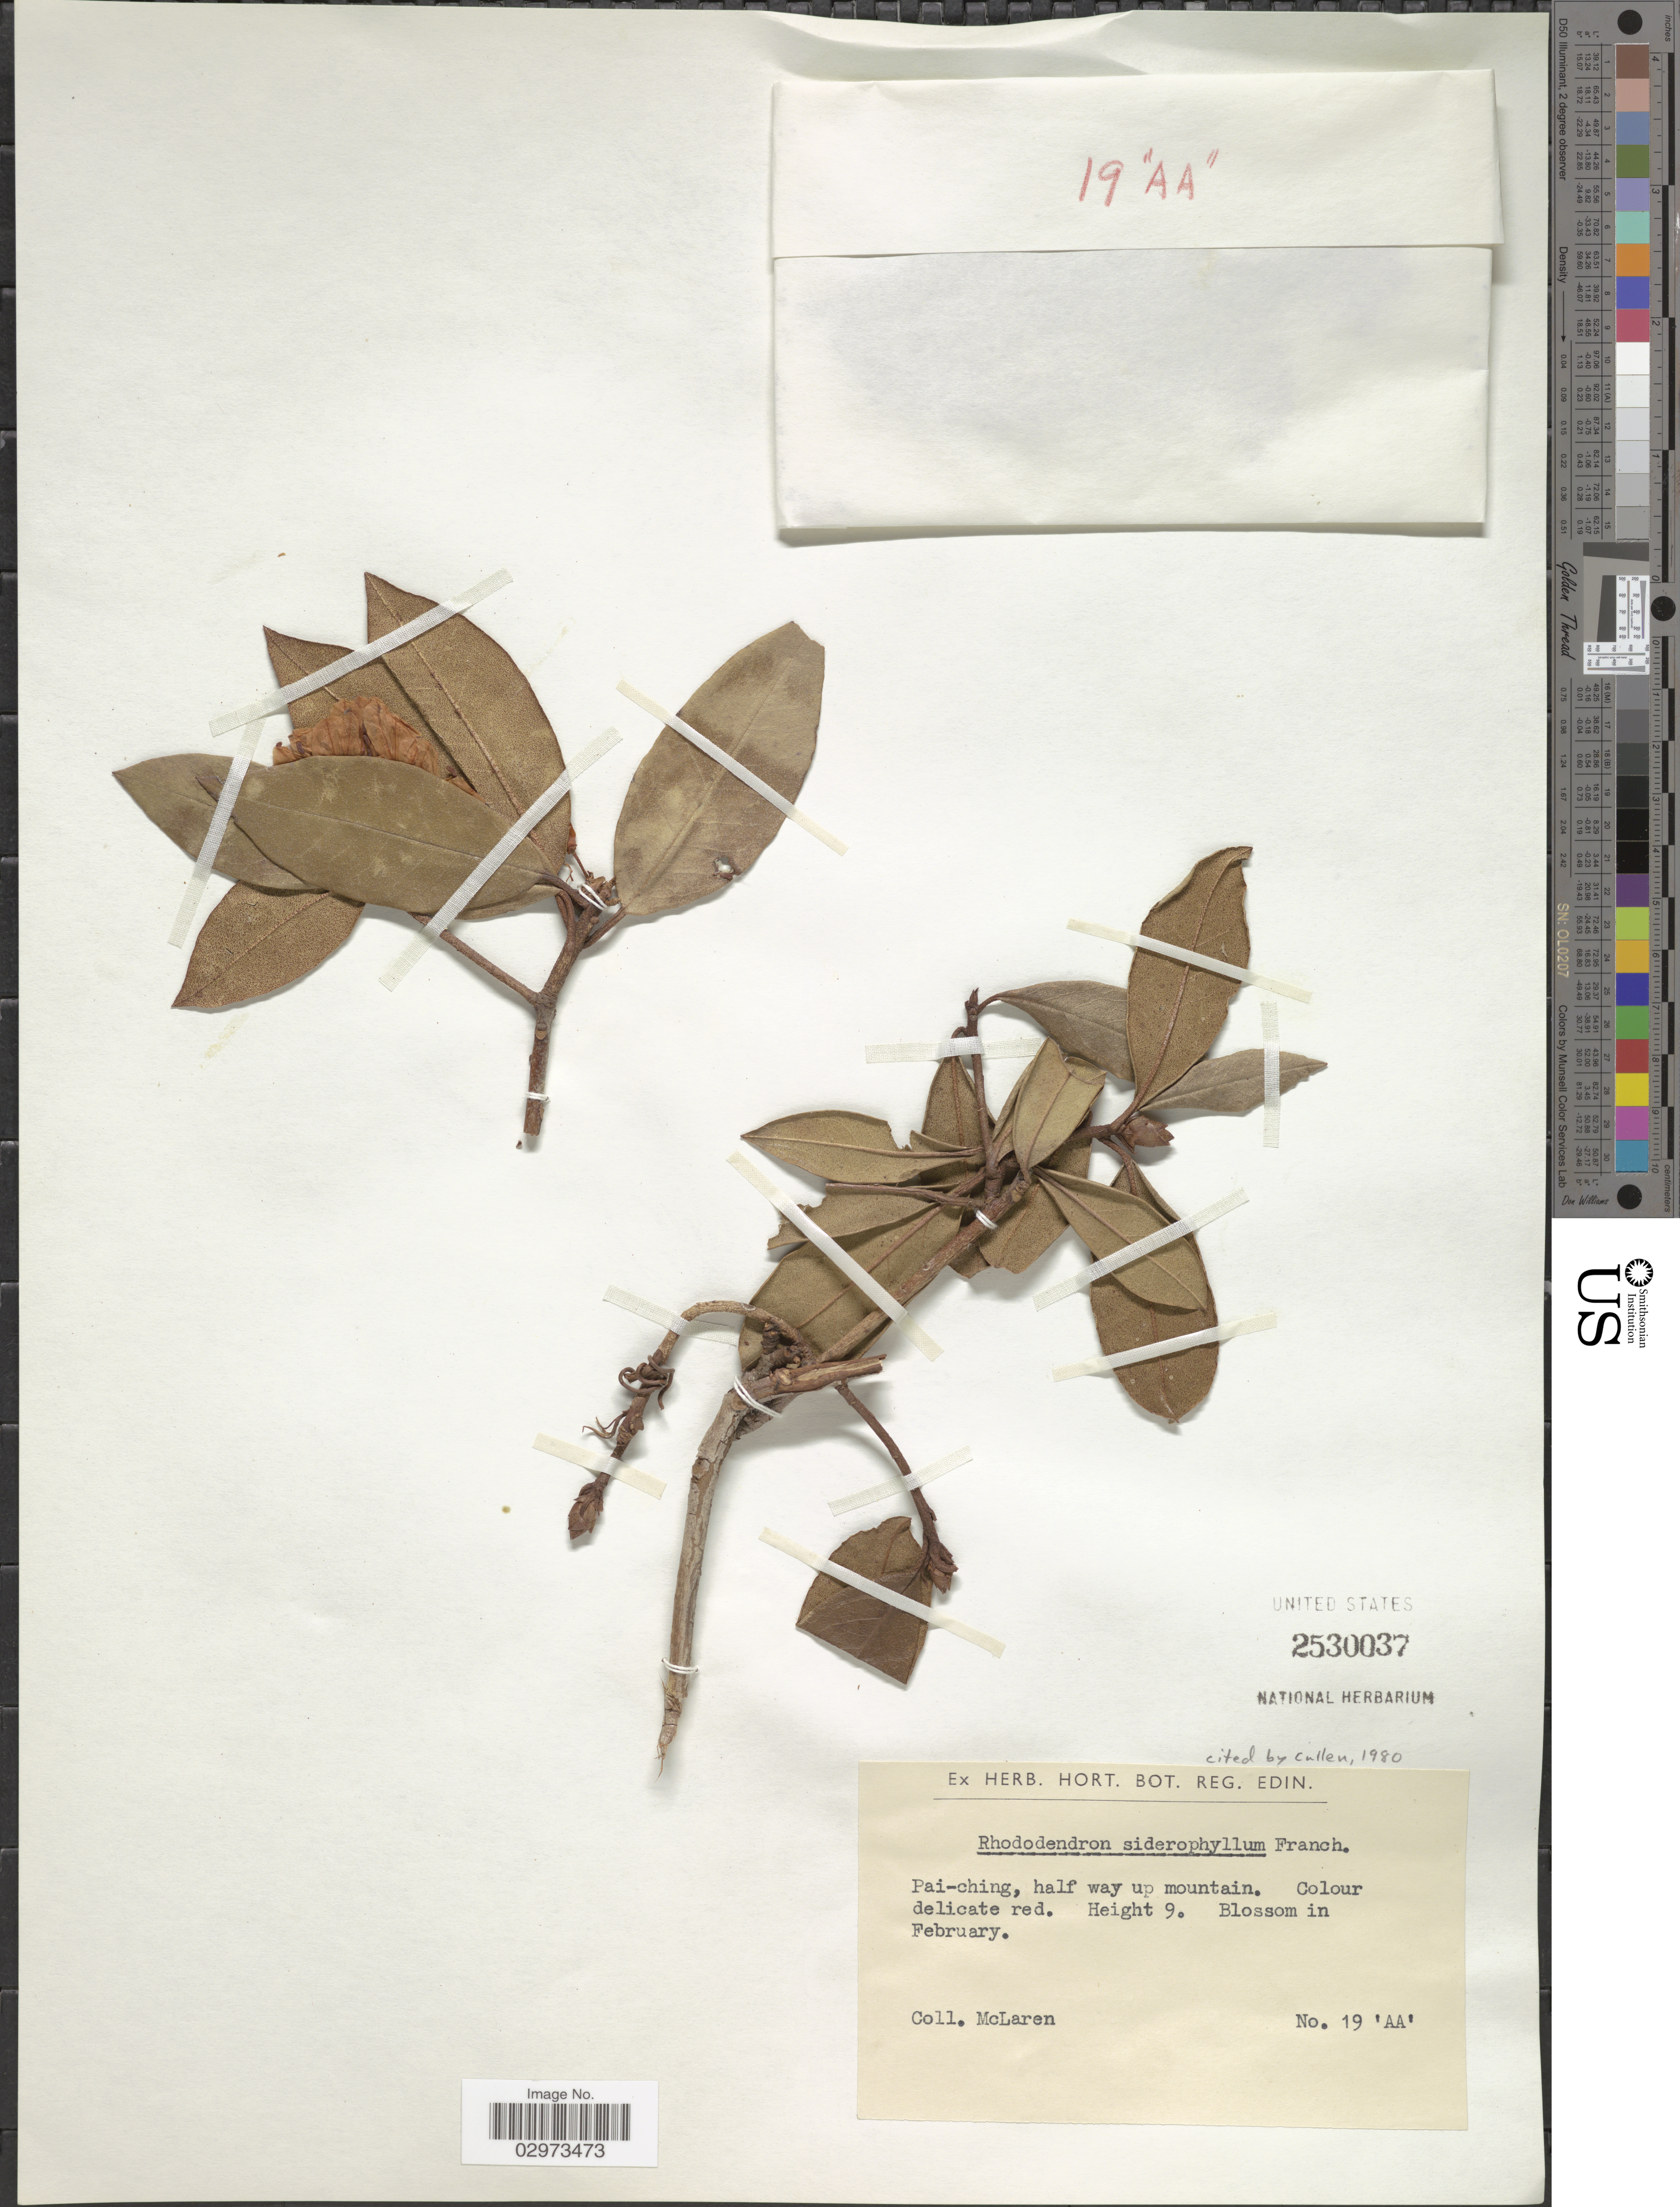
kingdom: Plantae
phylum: Tracheophyta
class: Magnoliopsida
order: Ericales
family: Ericaceae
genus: Rhododendron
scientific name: Rhododendron siderophyllum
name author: Franch.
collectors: McLaren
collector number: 19 'AA'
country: China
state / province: Shanxi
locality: Pai-ching, half way up mountain.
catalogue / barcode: US 2530037